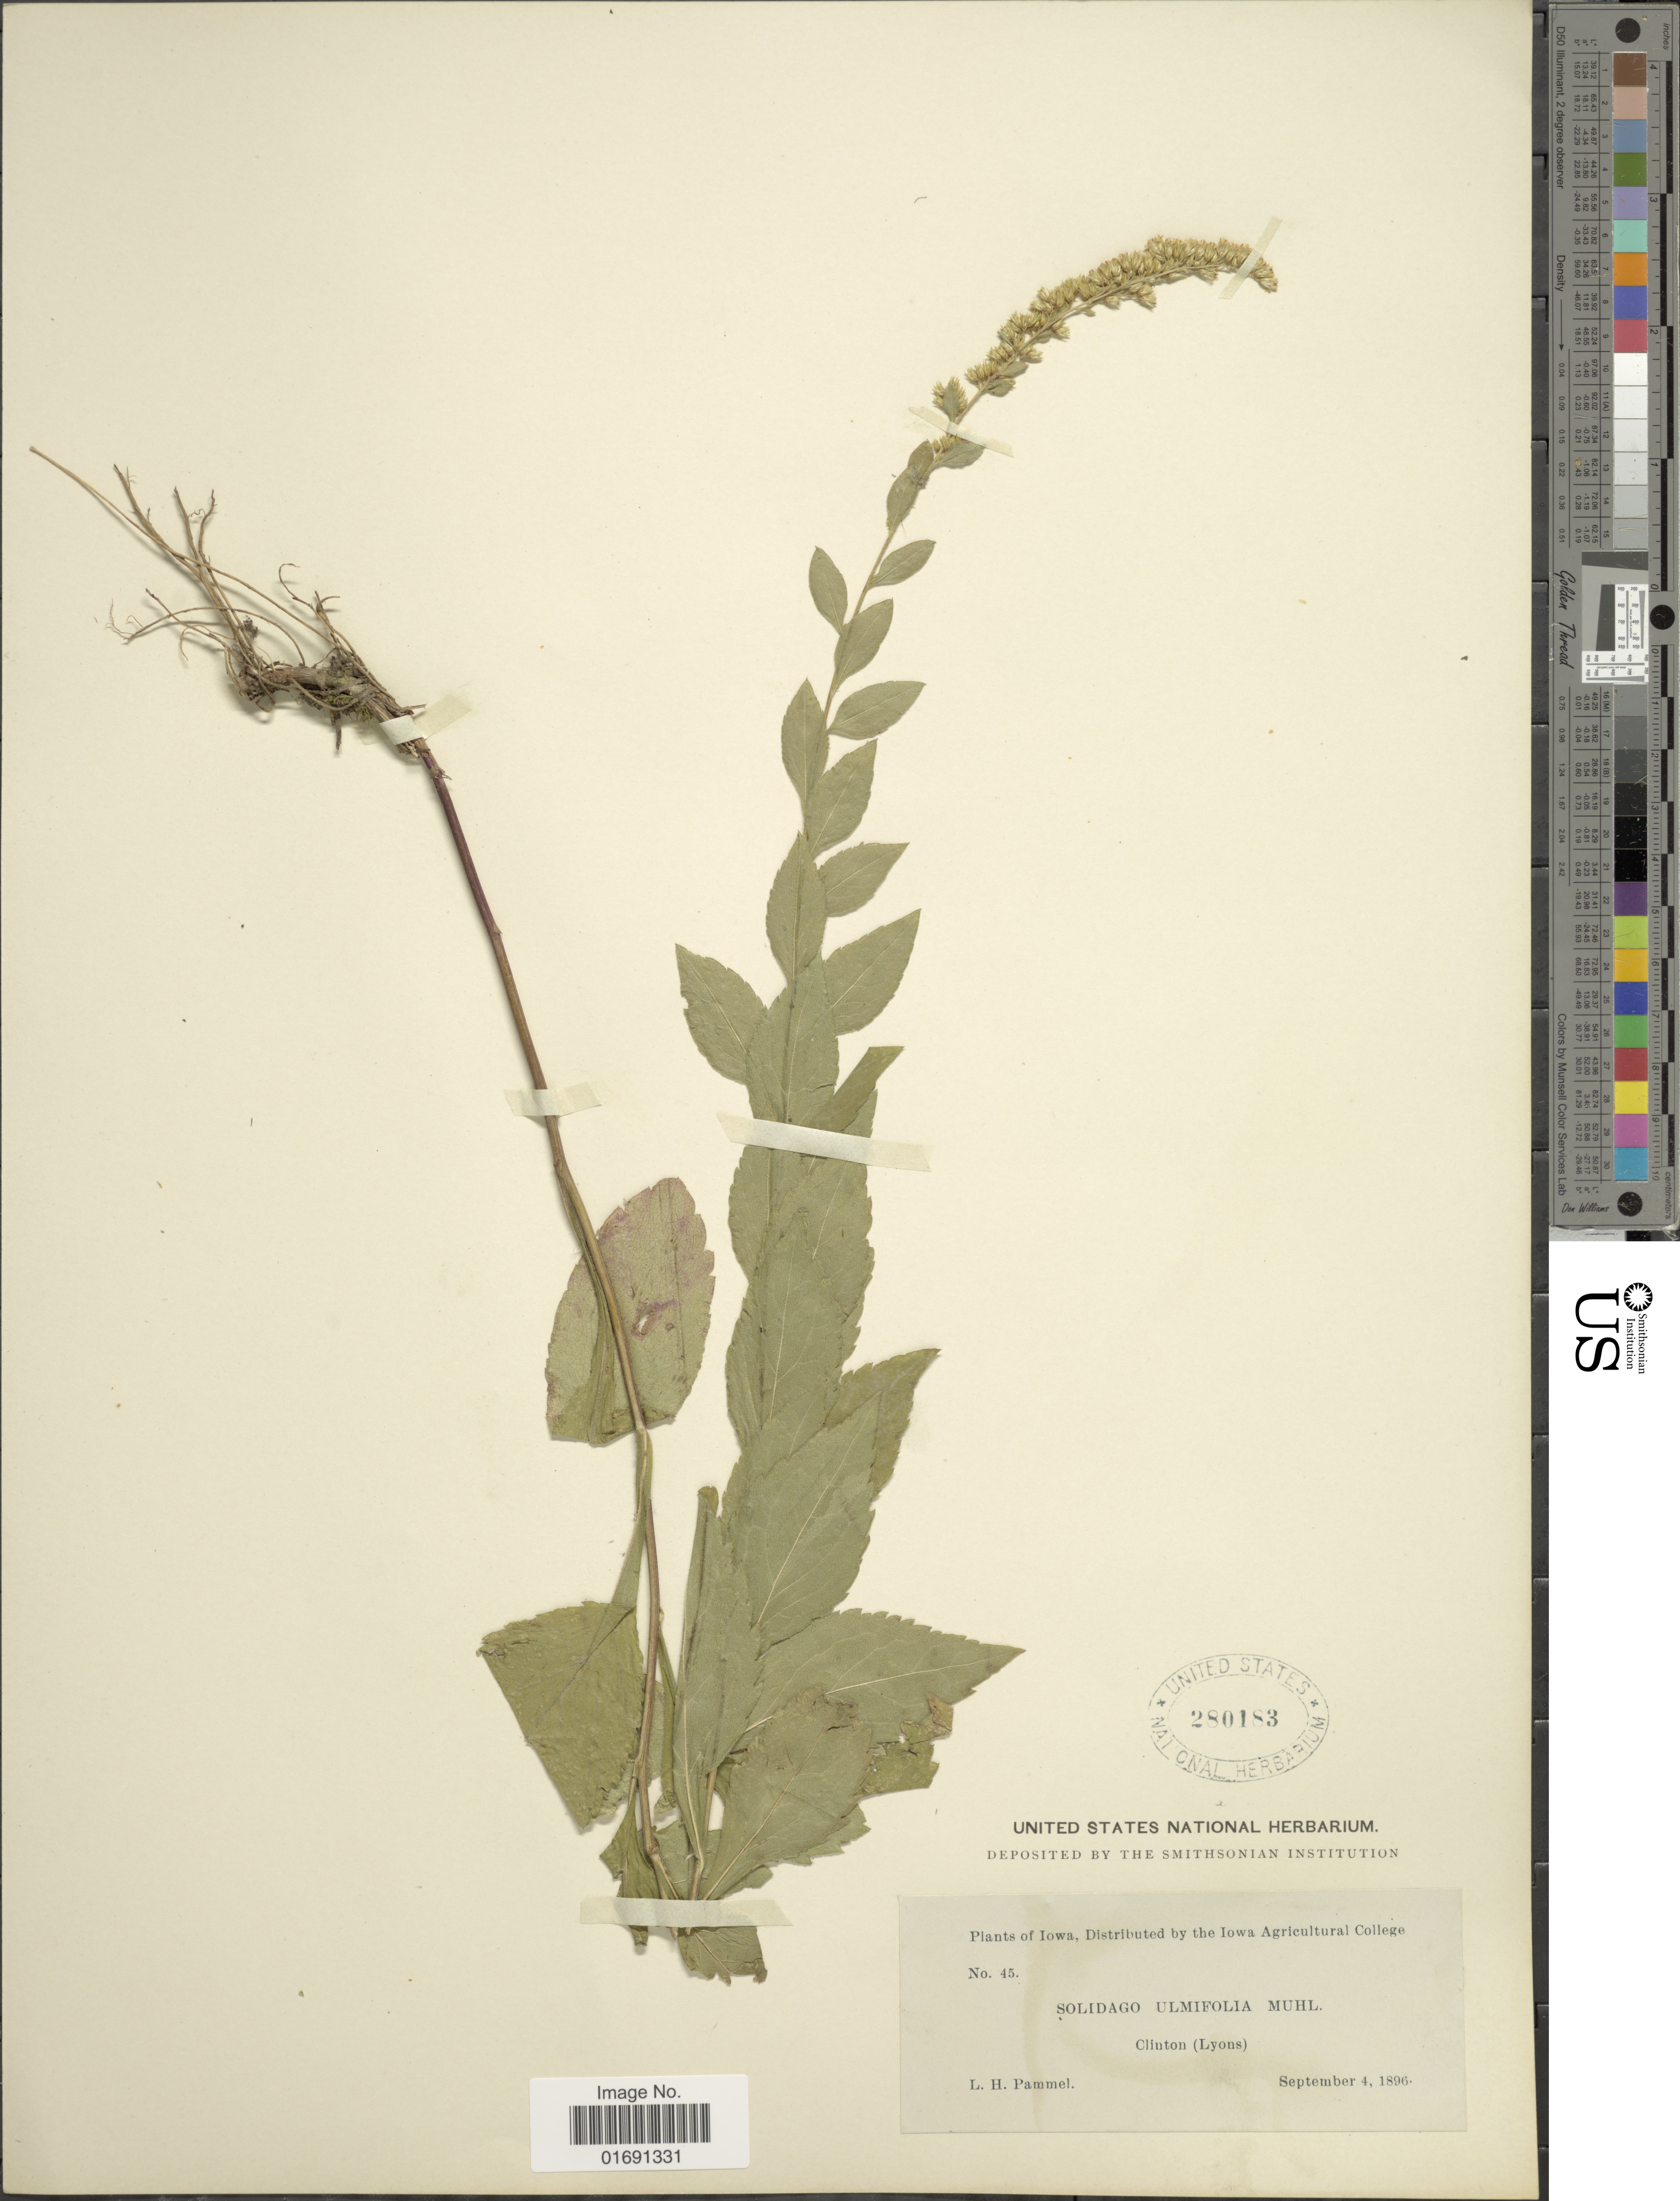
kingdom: Plantae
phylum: Tracheophyta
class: Magnoliopsida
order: Asterales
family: Asteraceae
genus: Solidago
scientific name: Solidago ulmifolia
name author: Muhl. ex Willd.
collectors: L. Pammel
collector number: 45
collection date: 1896-09-04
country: United States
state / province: Iowa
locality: Clinton (Lyons)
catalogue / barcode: US 280183